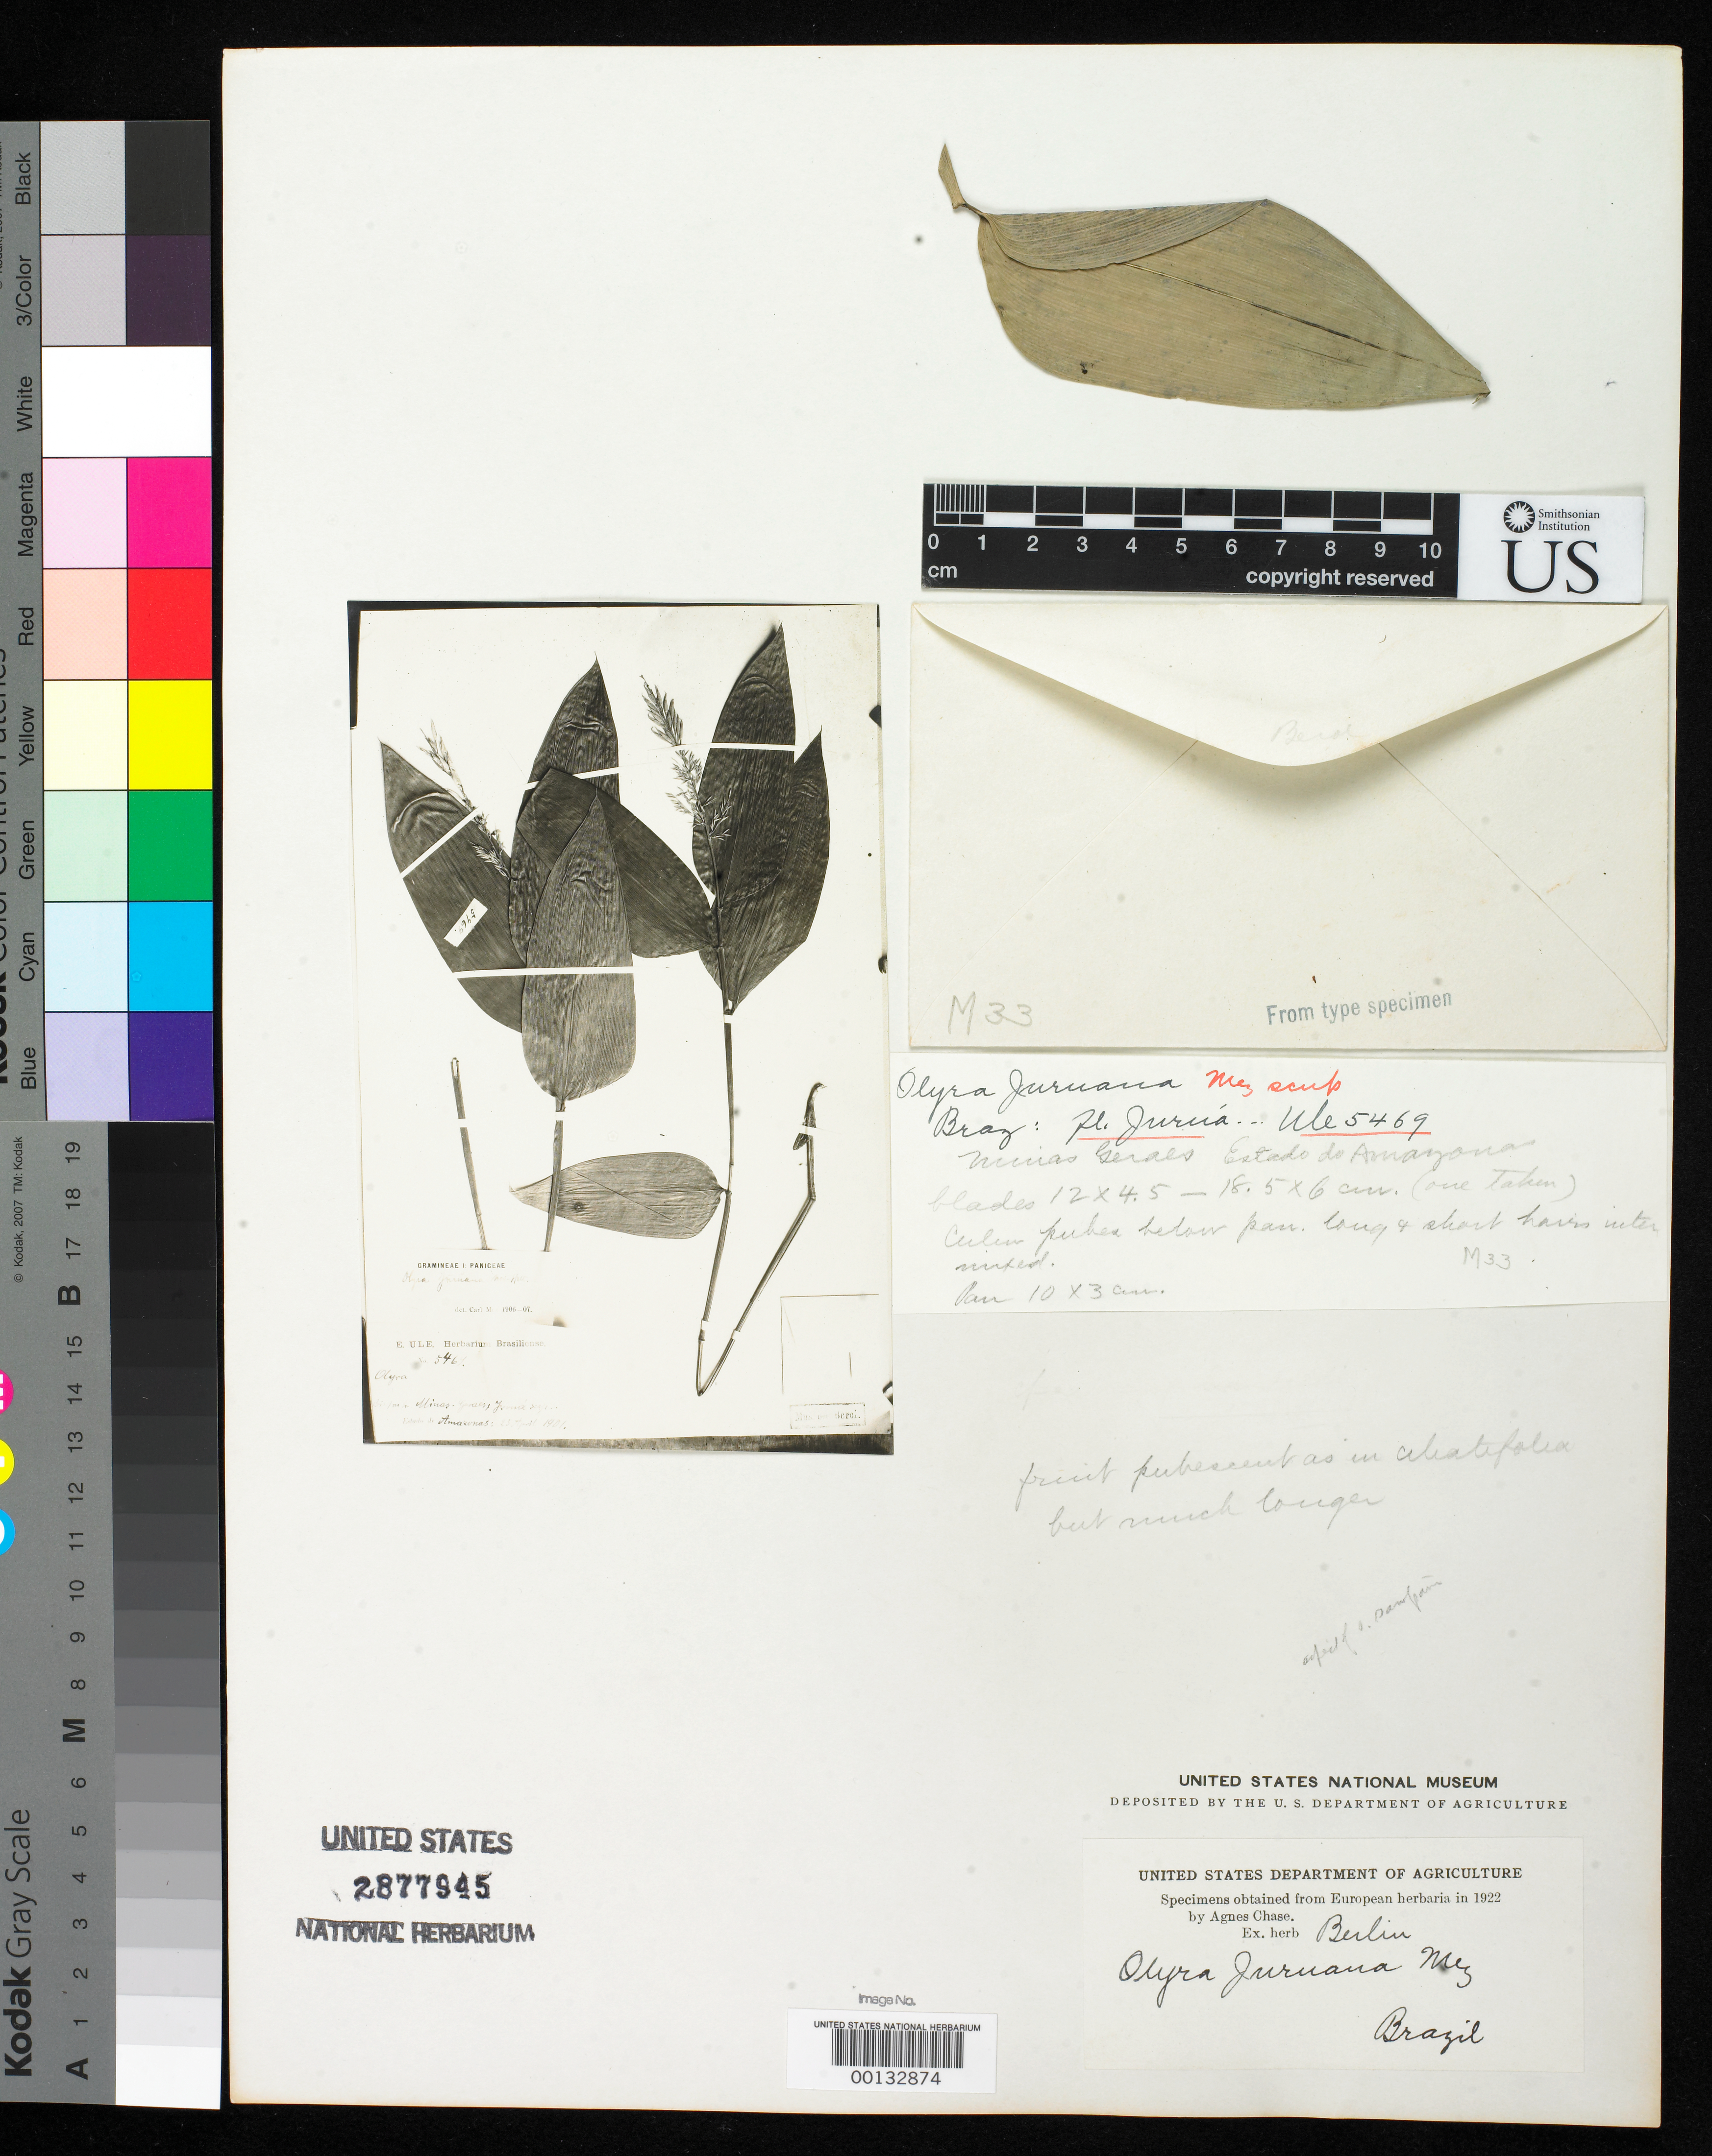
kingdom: Plantae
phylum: Tracheophyta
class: Liliopsida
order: Poales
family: Poaceae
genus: Olyra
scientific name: Olyra juruana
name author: Mez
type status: Type Fragment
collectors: E. H. Ule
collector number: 5469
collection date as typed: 25 Apr 1901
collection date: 1901-04-25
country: Brazil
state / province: Amazonas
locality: Flumen Jurua prope Minas Geraes.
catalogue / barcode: US 2877945